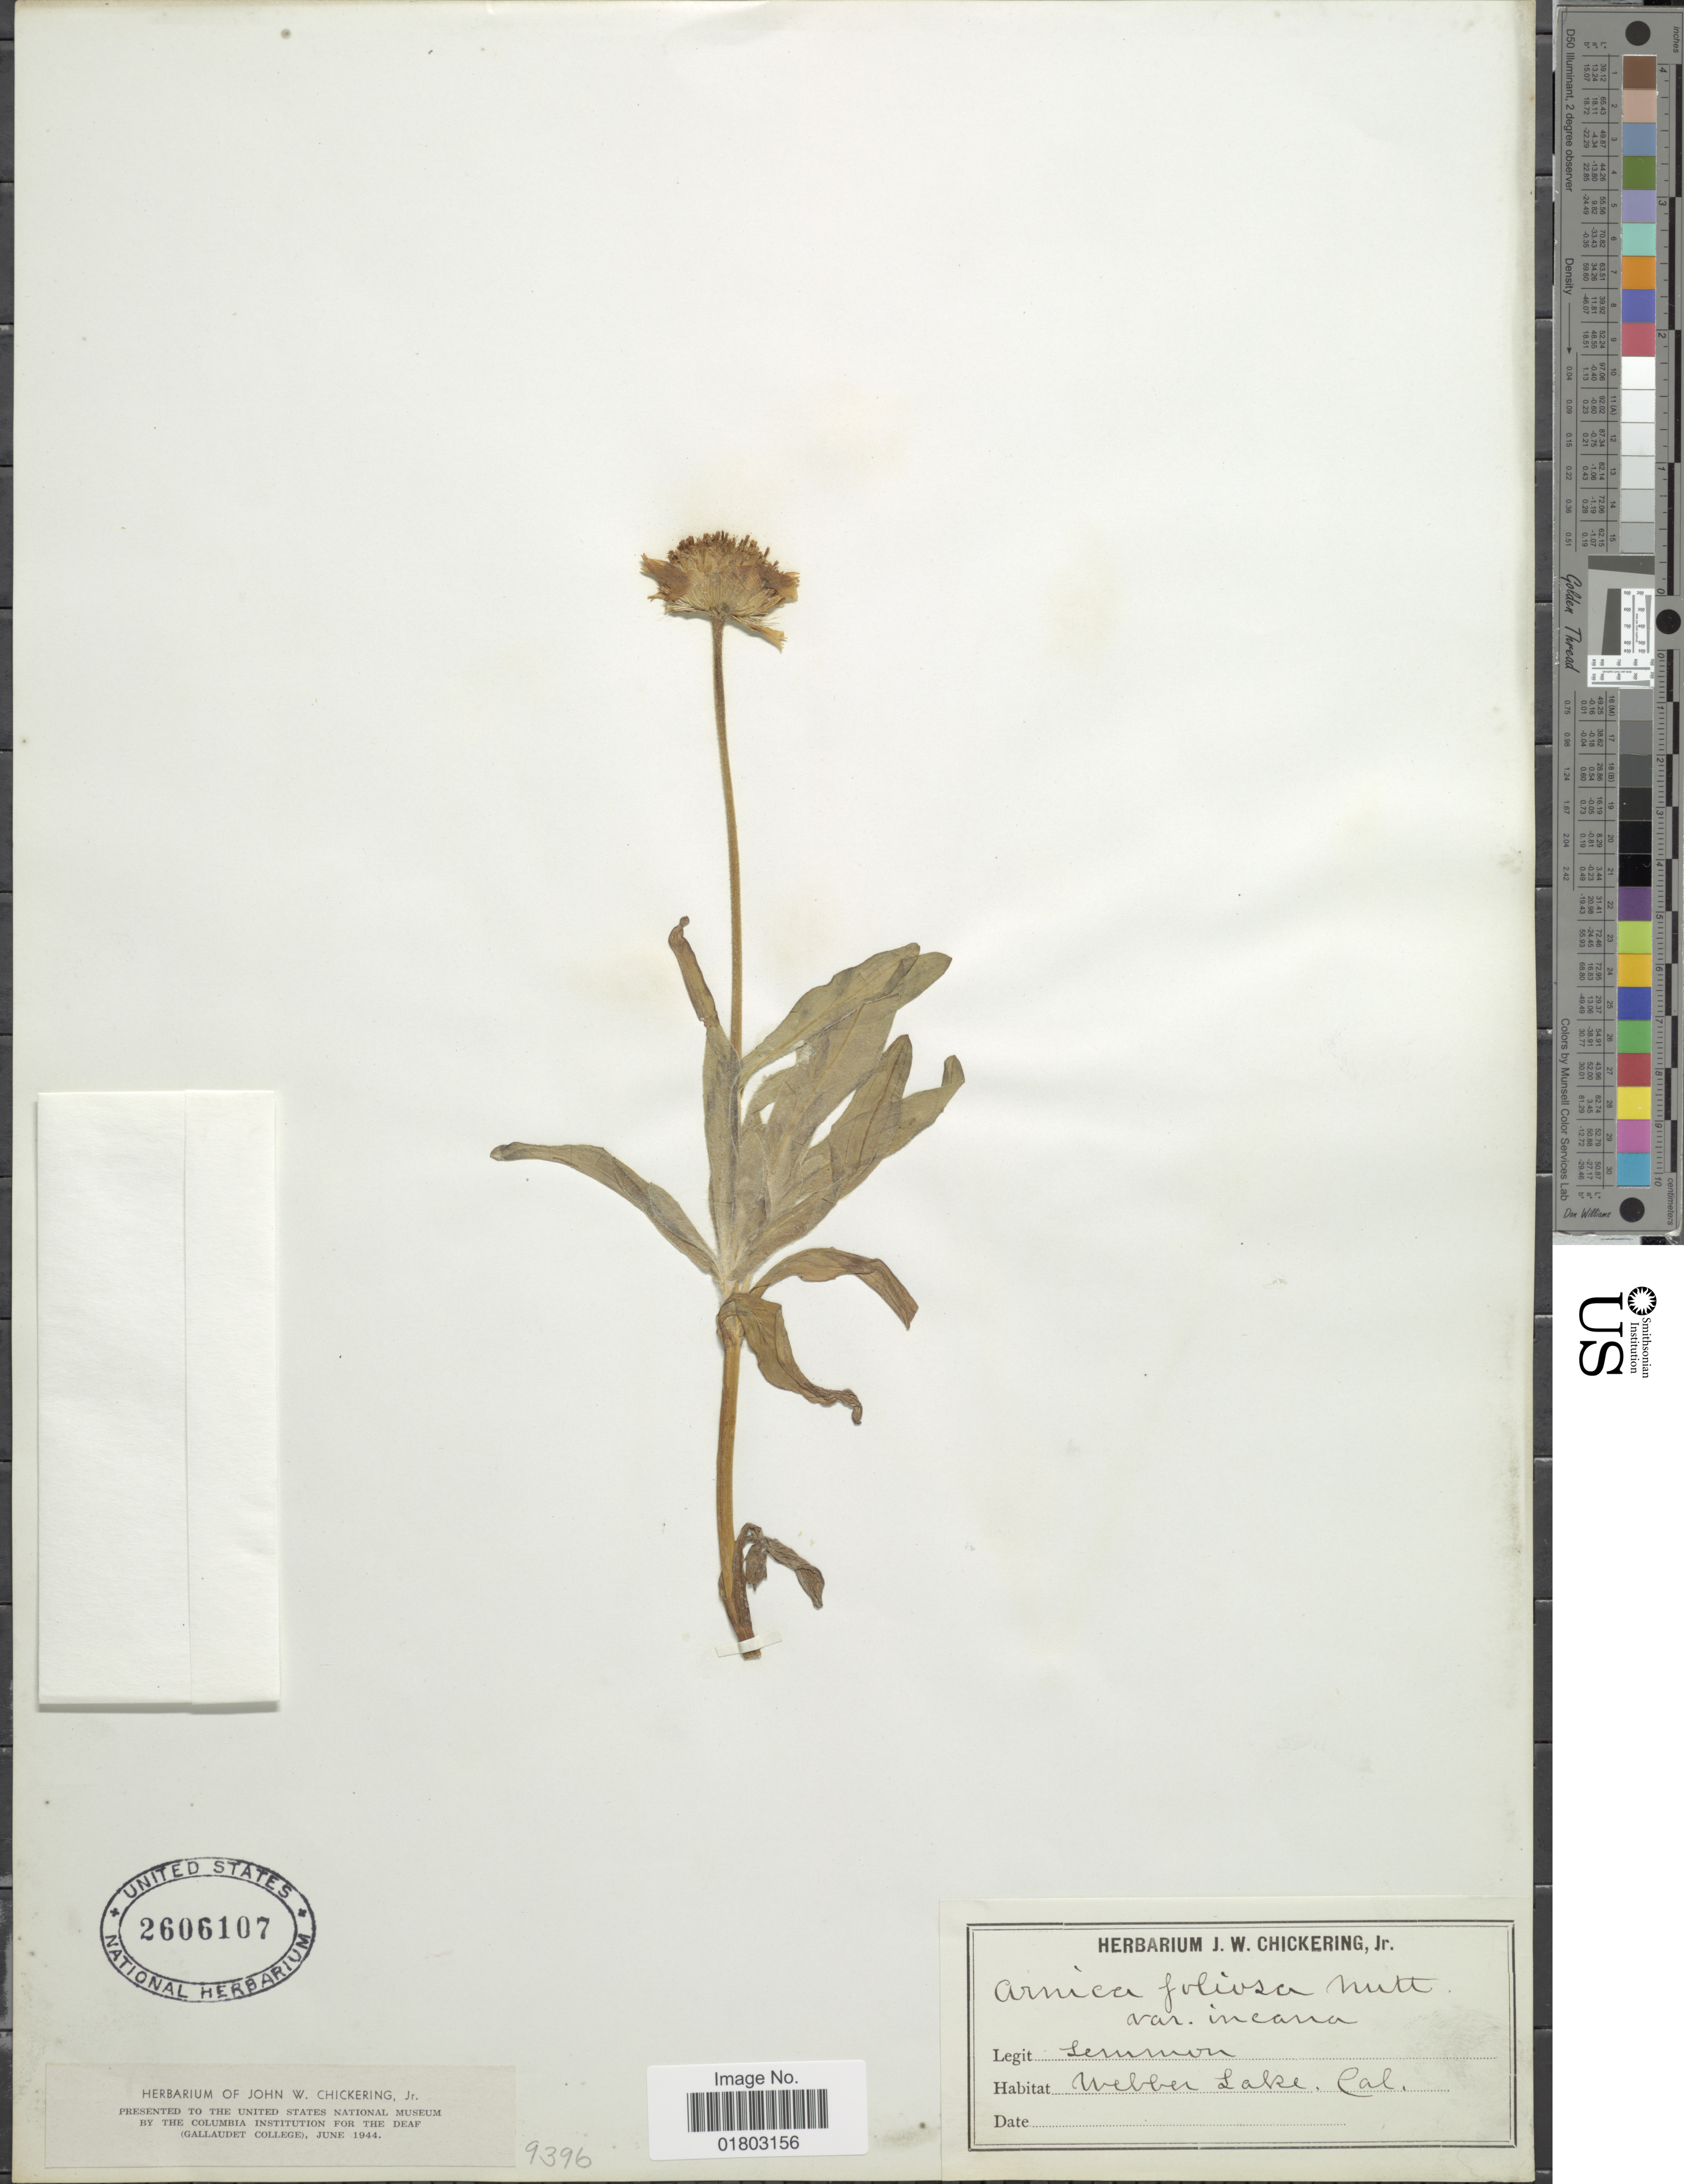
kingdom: Plantae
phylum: Tracheophyta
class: Magnoliopsida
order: Asterales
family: Asteraceae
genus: Arnica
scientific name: Arnica foliosa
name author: Nutt.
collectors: -- Lemmon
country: United States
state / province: California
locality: Webber Lake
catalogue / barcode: US 2606107